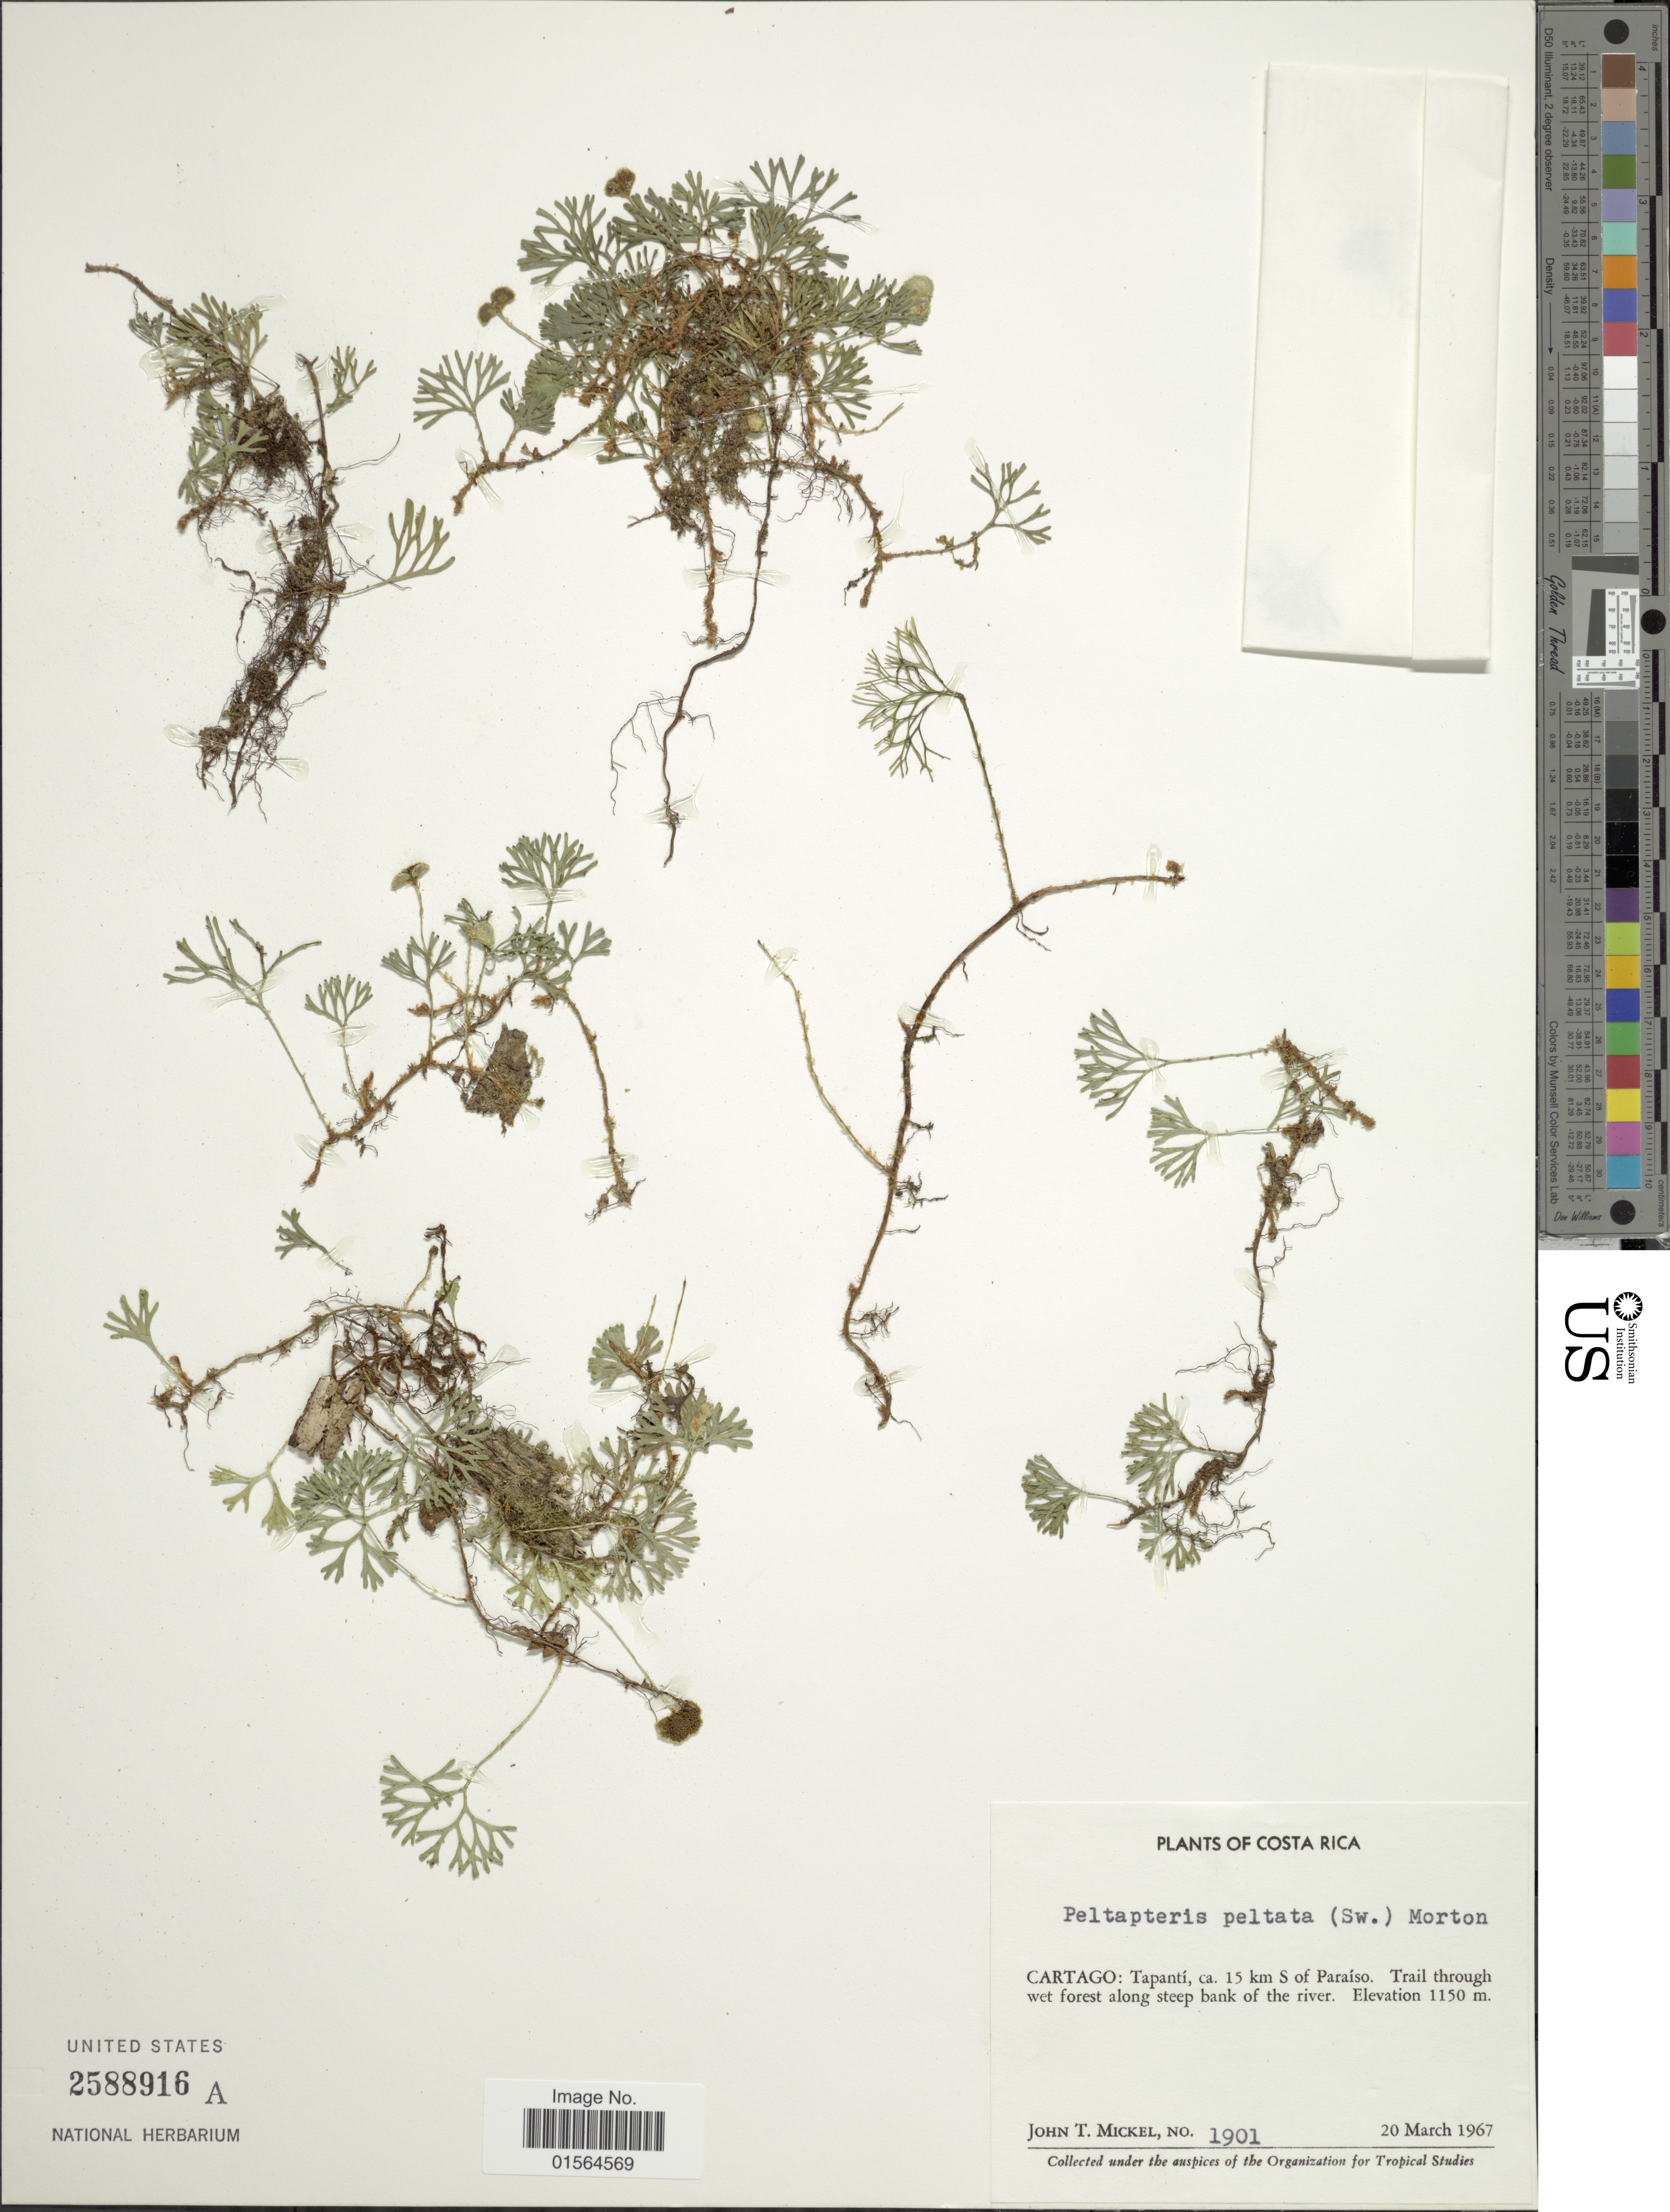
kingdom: Plantae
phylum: Tracheophyta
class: Polypodiopsida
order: Polypodiales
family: Dryopteridaceae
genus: Elaphoglossum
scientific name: Elaphoglossum peltatum f. foeniculaceum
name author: (Hook. & Grev.) Mickel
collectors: J. T. Mickel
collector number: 1901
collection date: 1967-03-20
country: Costa Rica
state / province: Cartago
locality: Tapanti, ca. 15 km S of Paraiso. Trail through wet forest along steep bank of the river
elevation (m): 1150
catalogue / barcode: US 2588916A